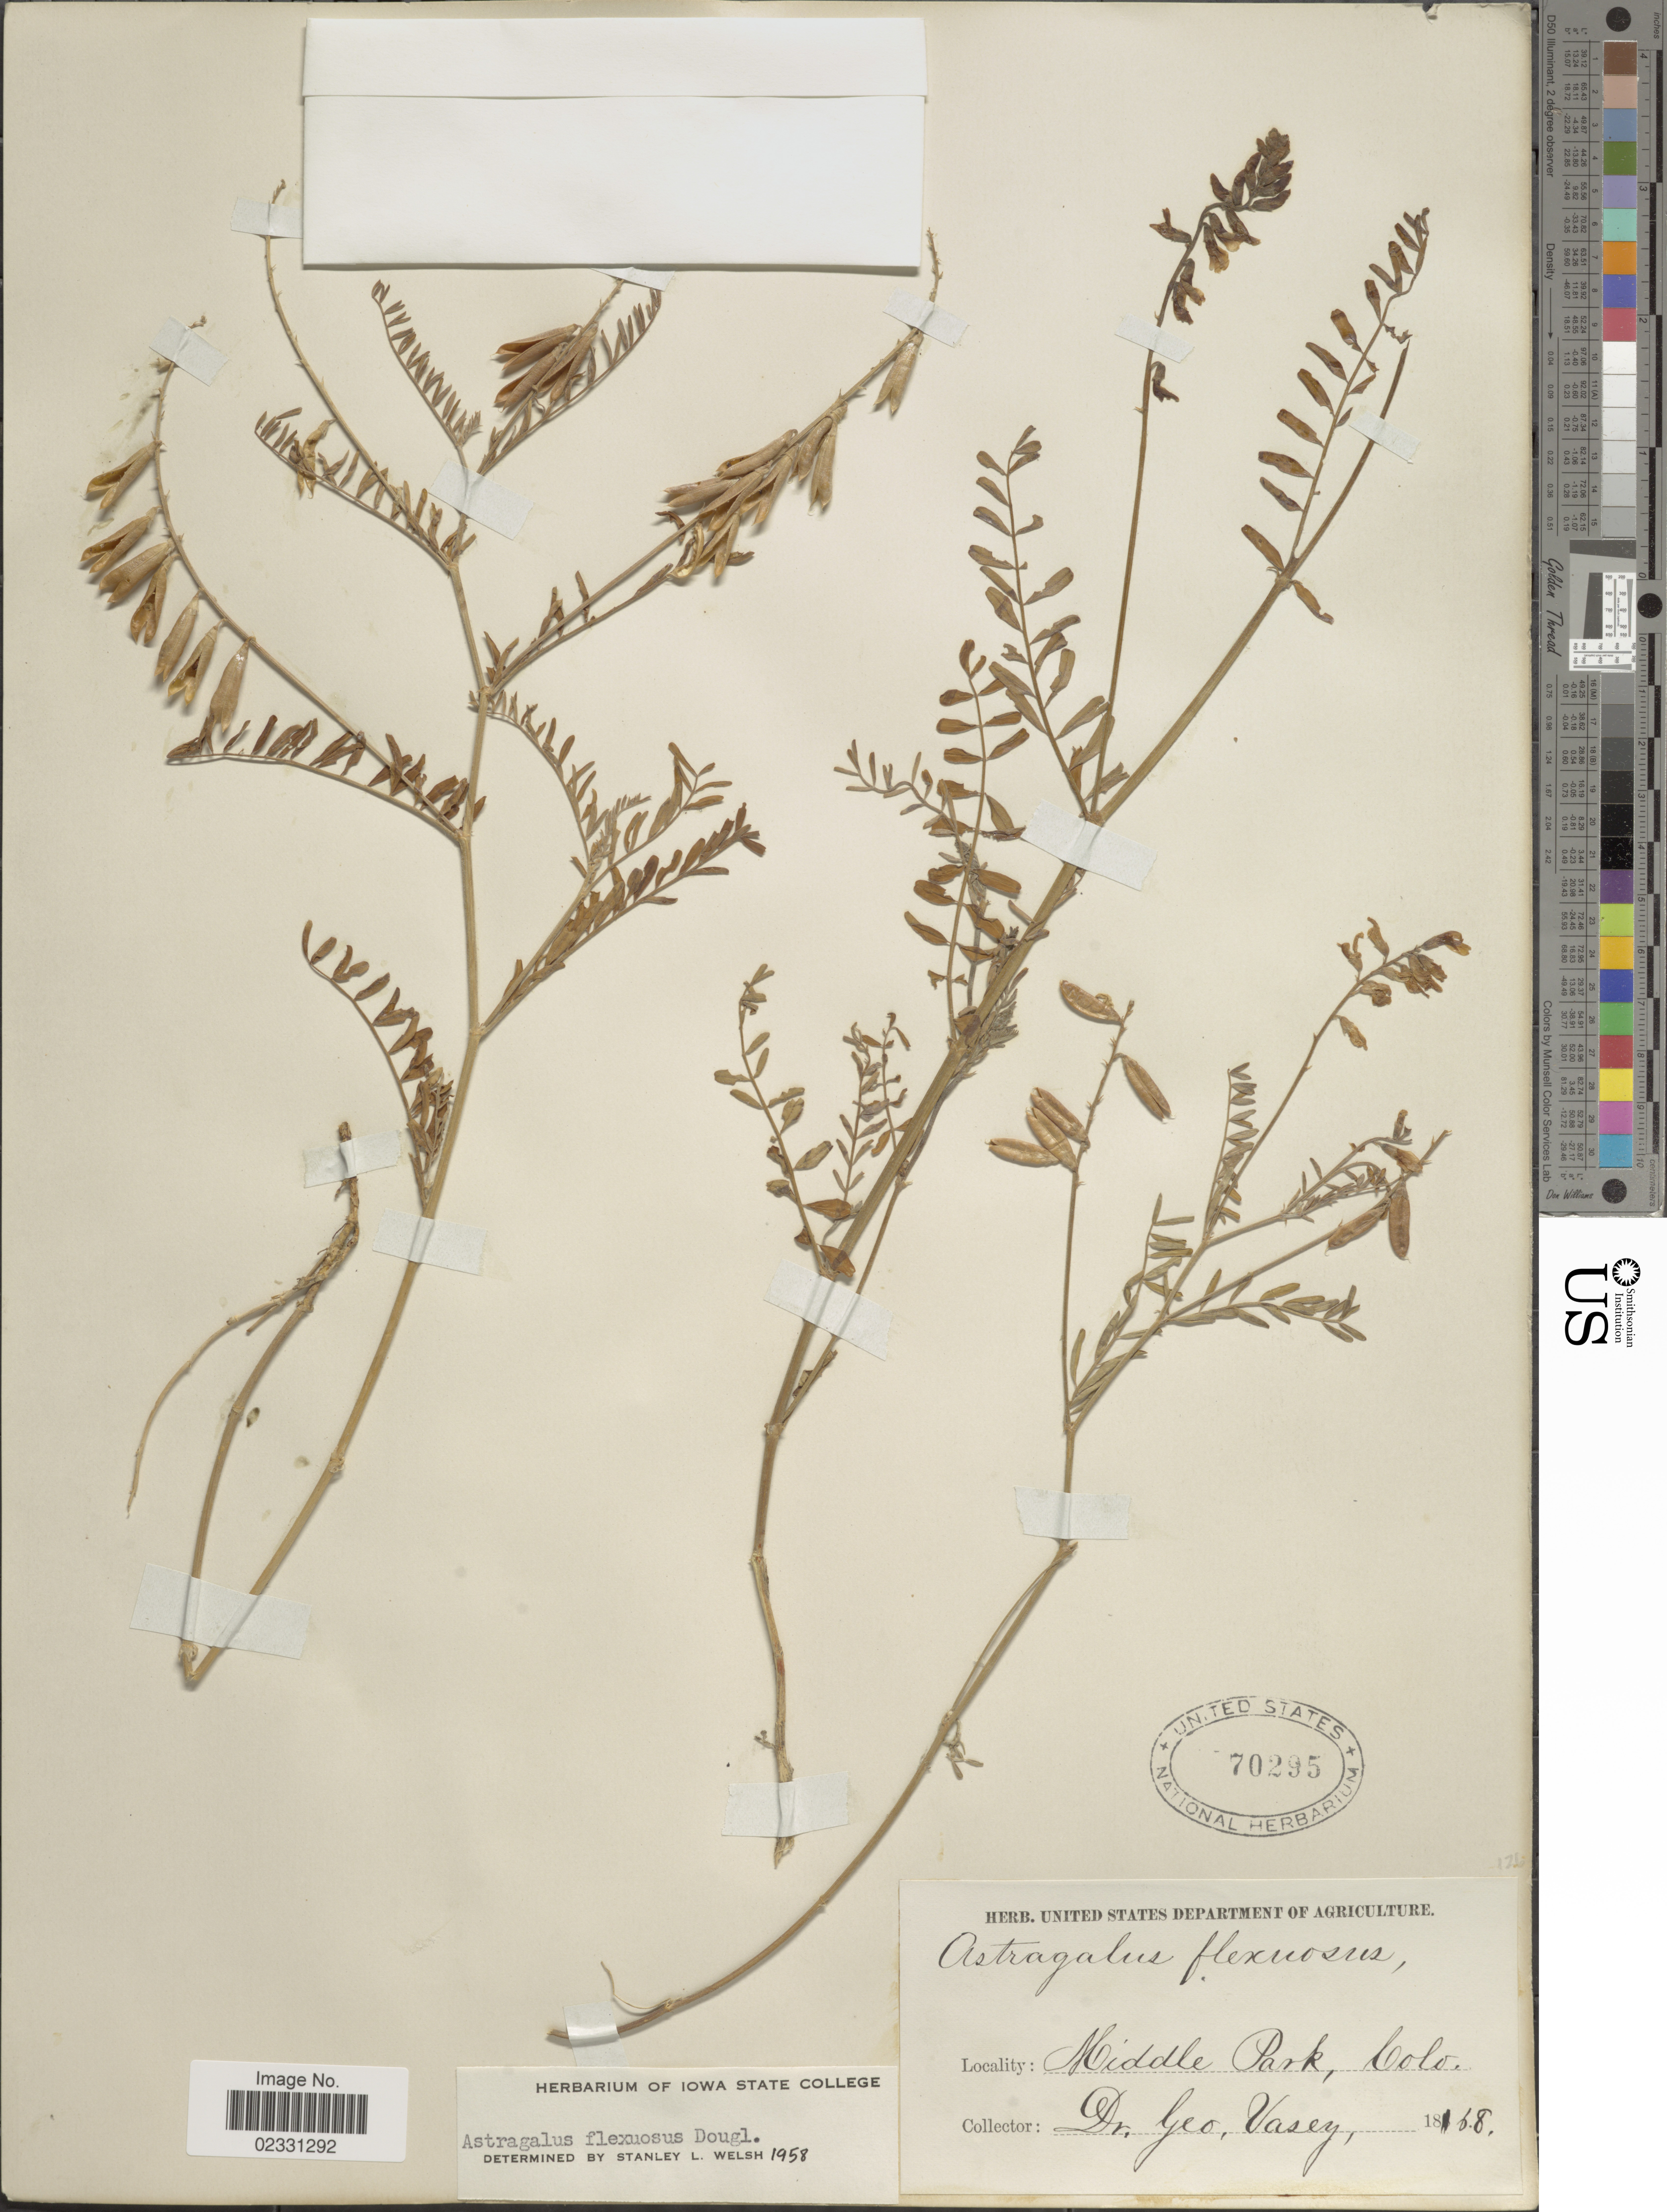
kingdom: Plantae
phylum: Tracheophyta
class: Magnoliopsida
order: Fabales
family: Fabaceae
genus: Astragalus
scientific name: Astragalus flexuosus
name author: (Hook.) Douglas ex G. Don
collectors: G. Vasey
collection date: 1868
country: United States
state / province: Colorado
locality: Middle Park, Colo.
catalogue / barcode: US 70295